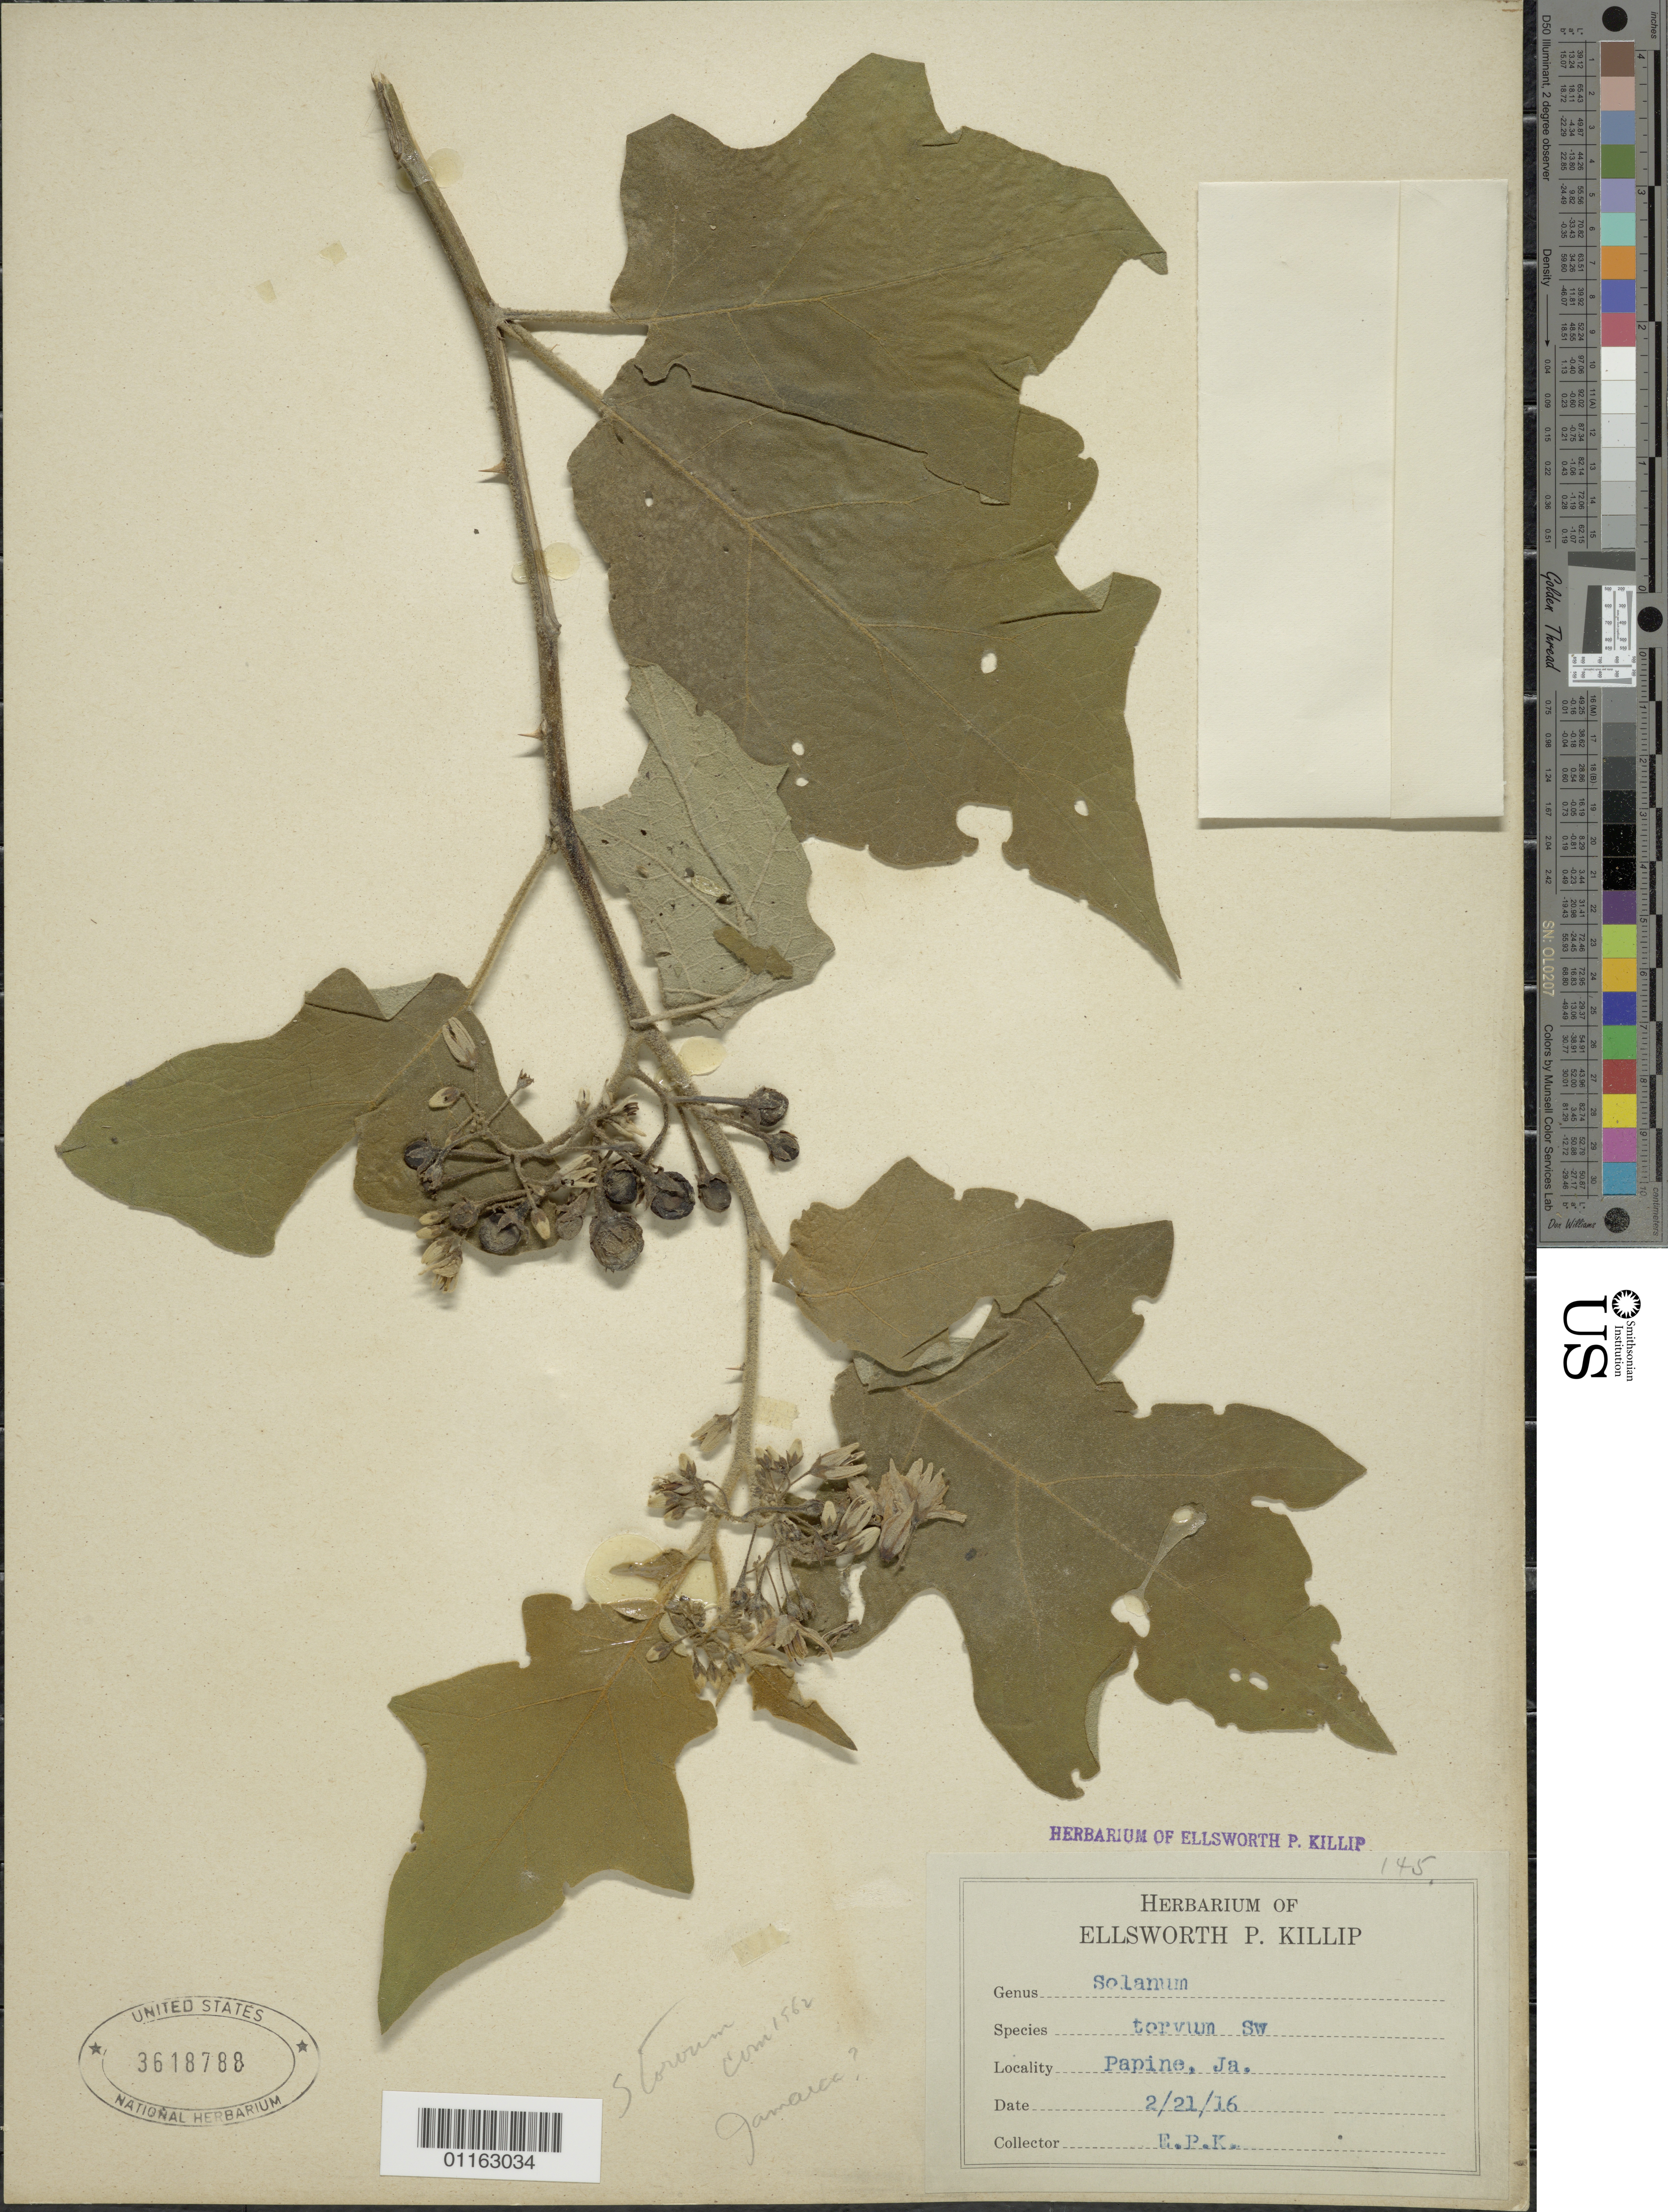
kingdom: Plantae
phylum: Tracheophyta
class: Magnoliopsida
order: Solanales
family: Solanaceae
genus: Solanum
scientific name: Solanum torvum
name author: Sw.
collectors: E. P. Killip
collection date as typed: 21 Feb 1916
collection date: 1916-02-21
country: Jamaica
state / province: Saint Andrew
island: Jamaica I.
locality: Papine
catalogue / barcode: US 3618788